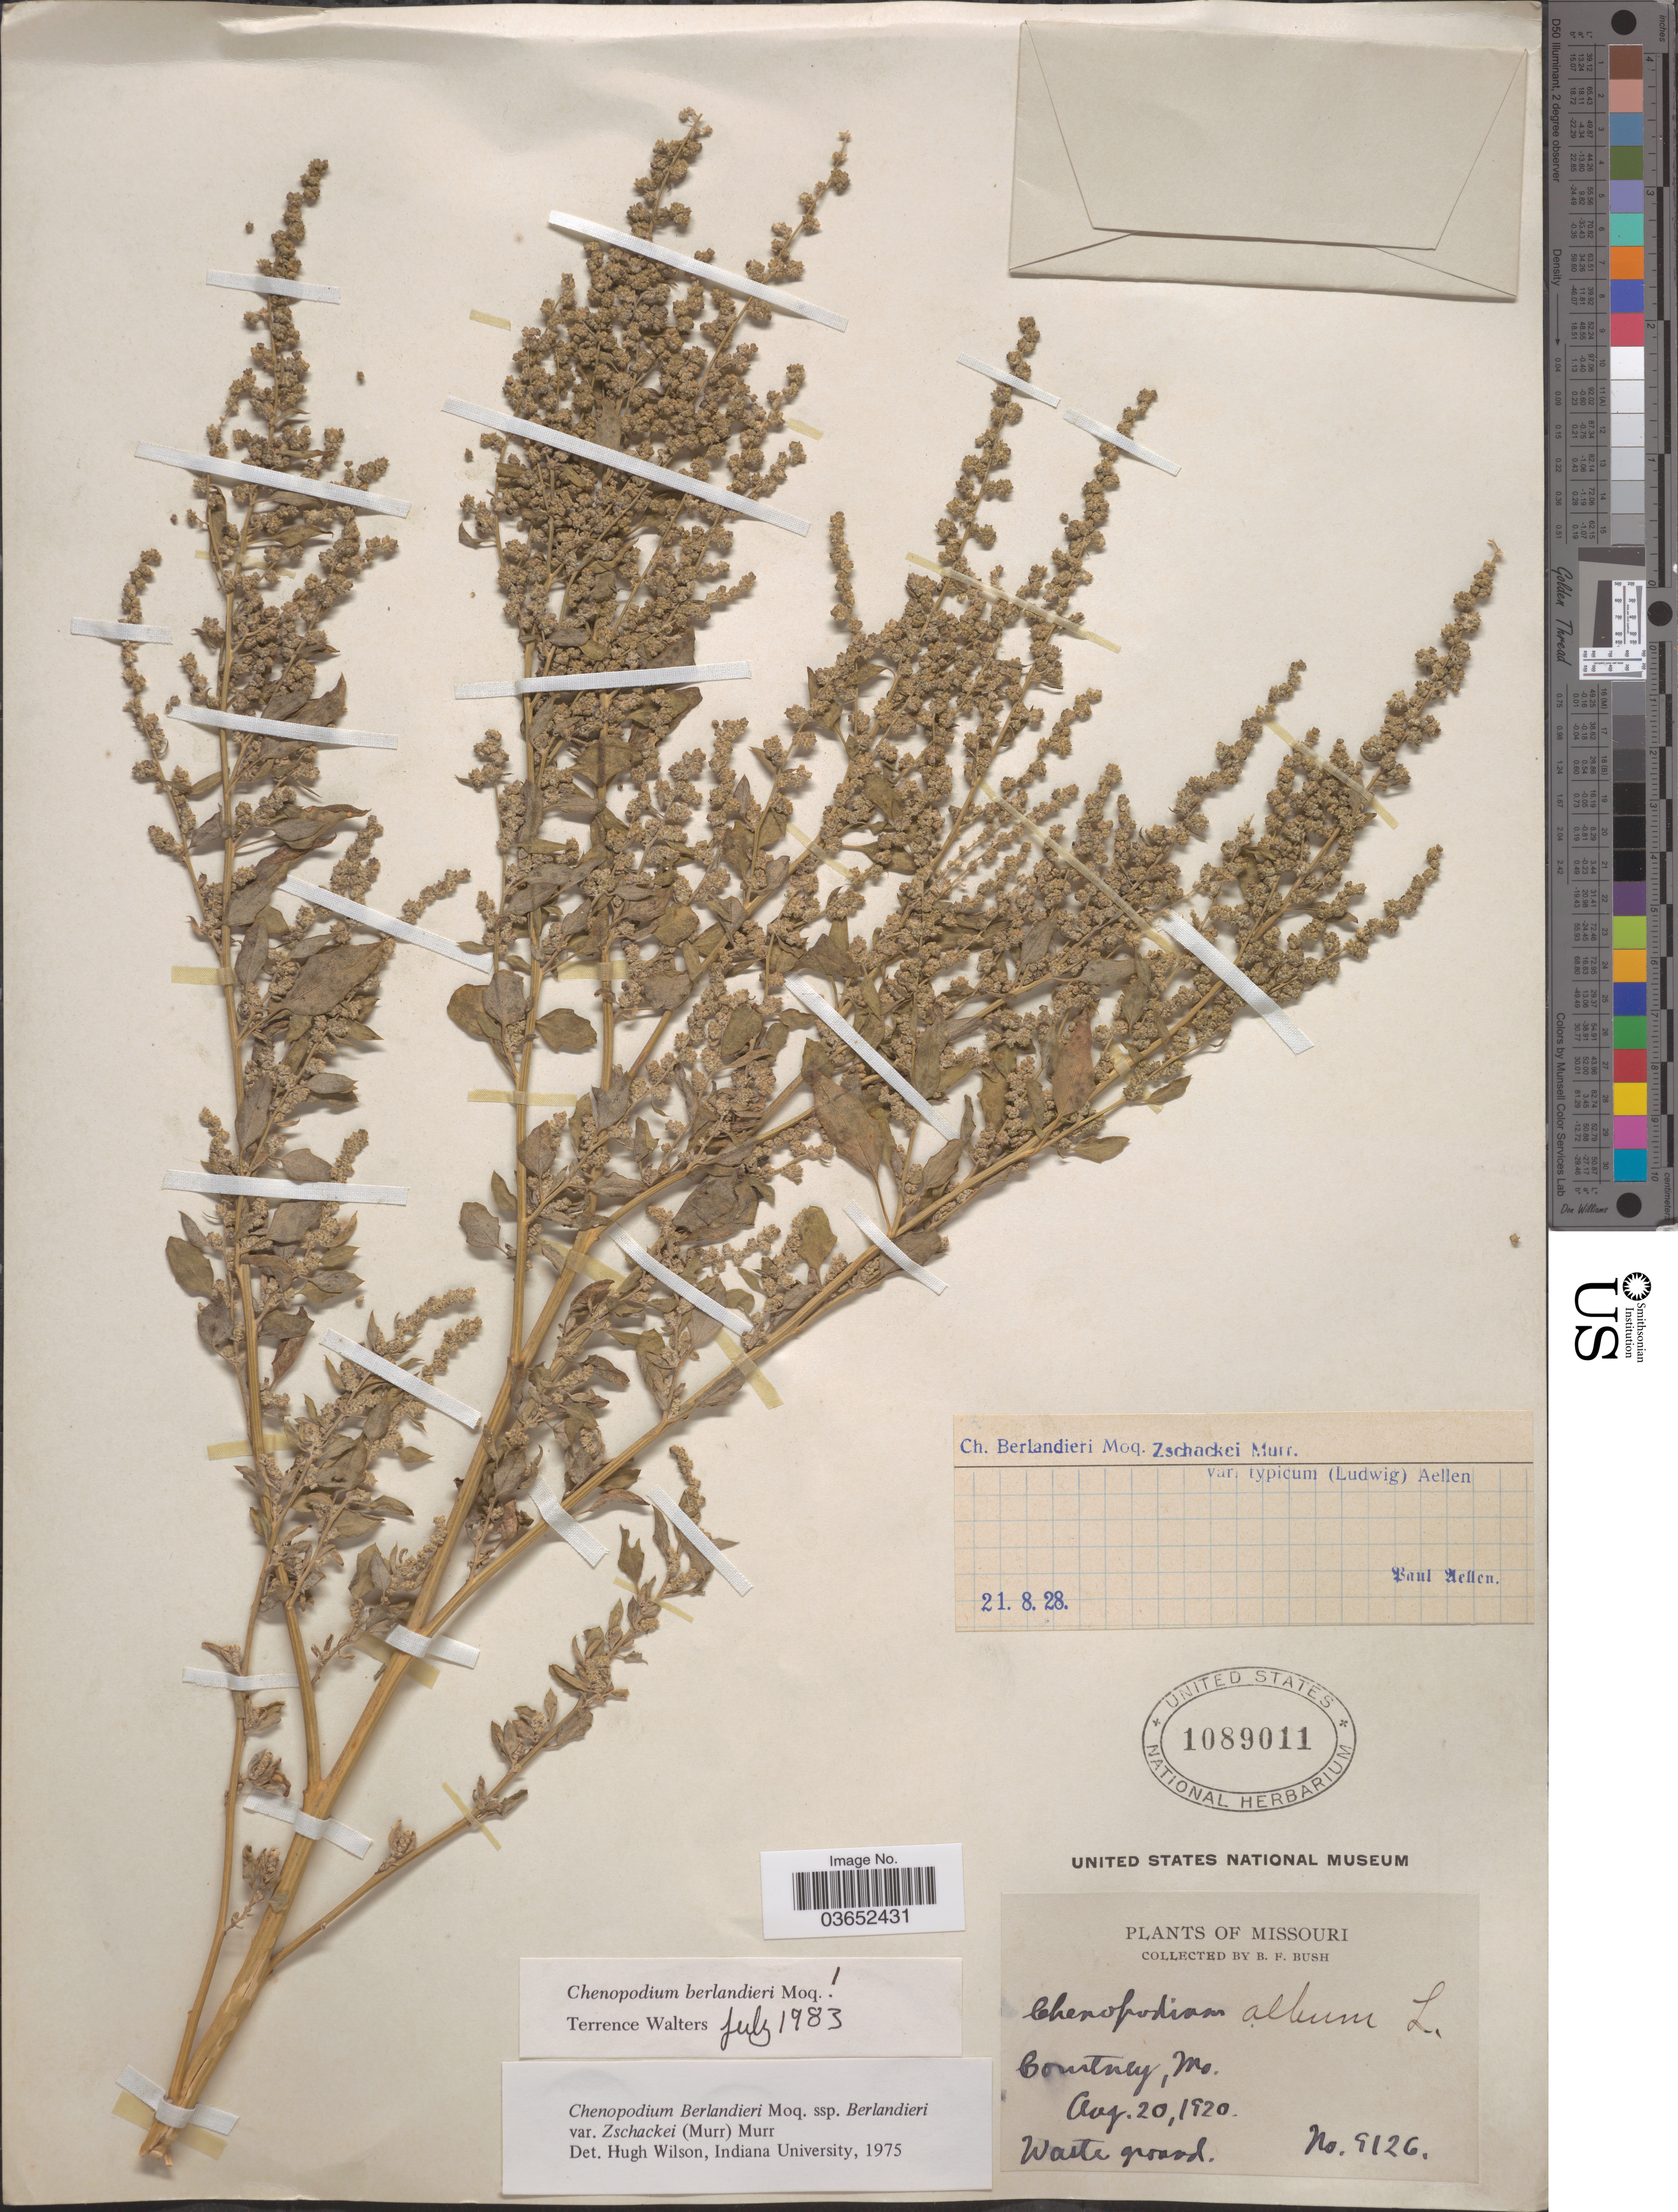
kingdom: Plantae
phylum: Tracheophyta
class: Magnoliopsida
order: Caryophyllales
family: Amaranthaceae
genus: Chenopodium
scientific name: Chenopodium berlandieri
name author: Moq.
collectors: B. F. Bush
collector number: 9126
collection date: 1920-08-20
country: United States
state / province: Missouri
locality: Courtney.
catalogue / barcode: US 1089011